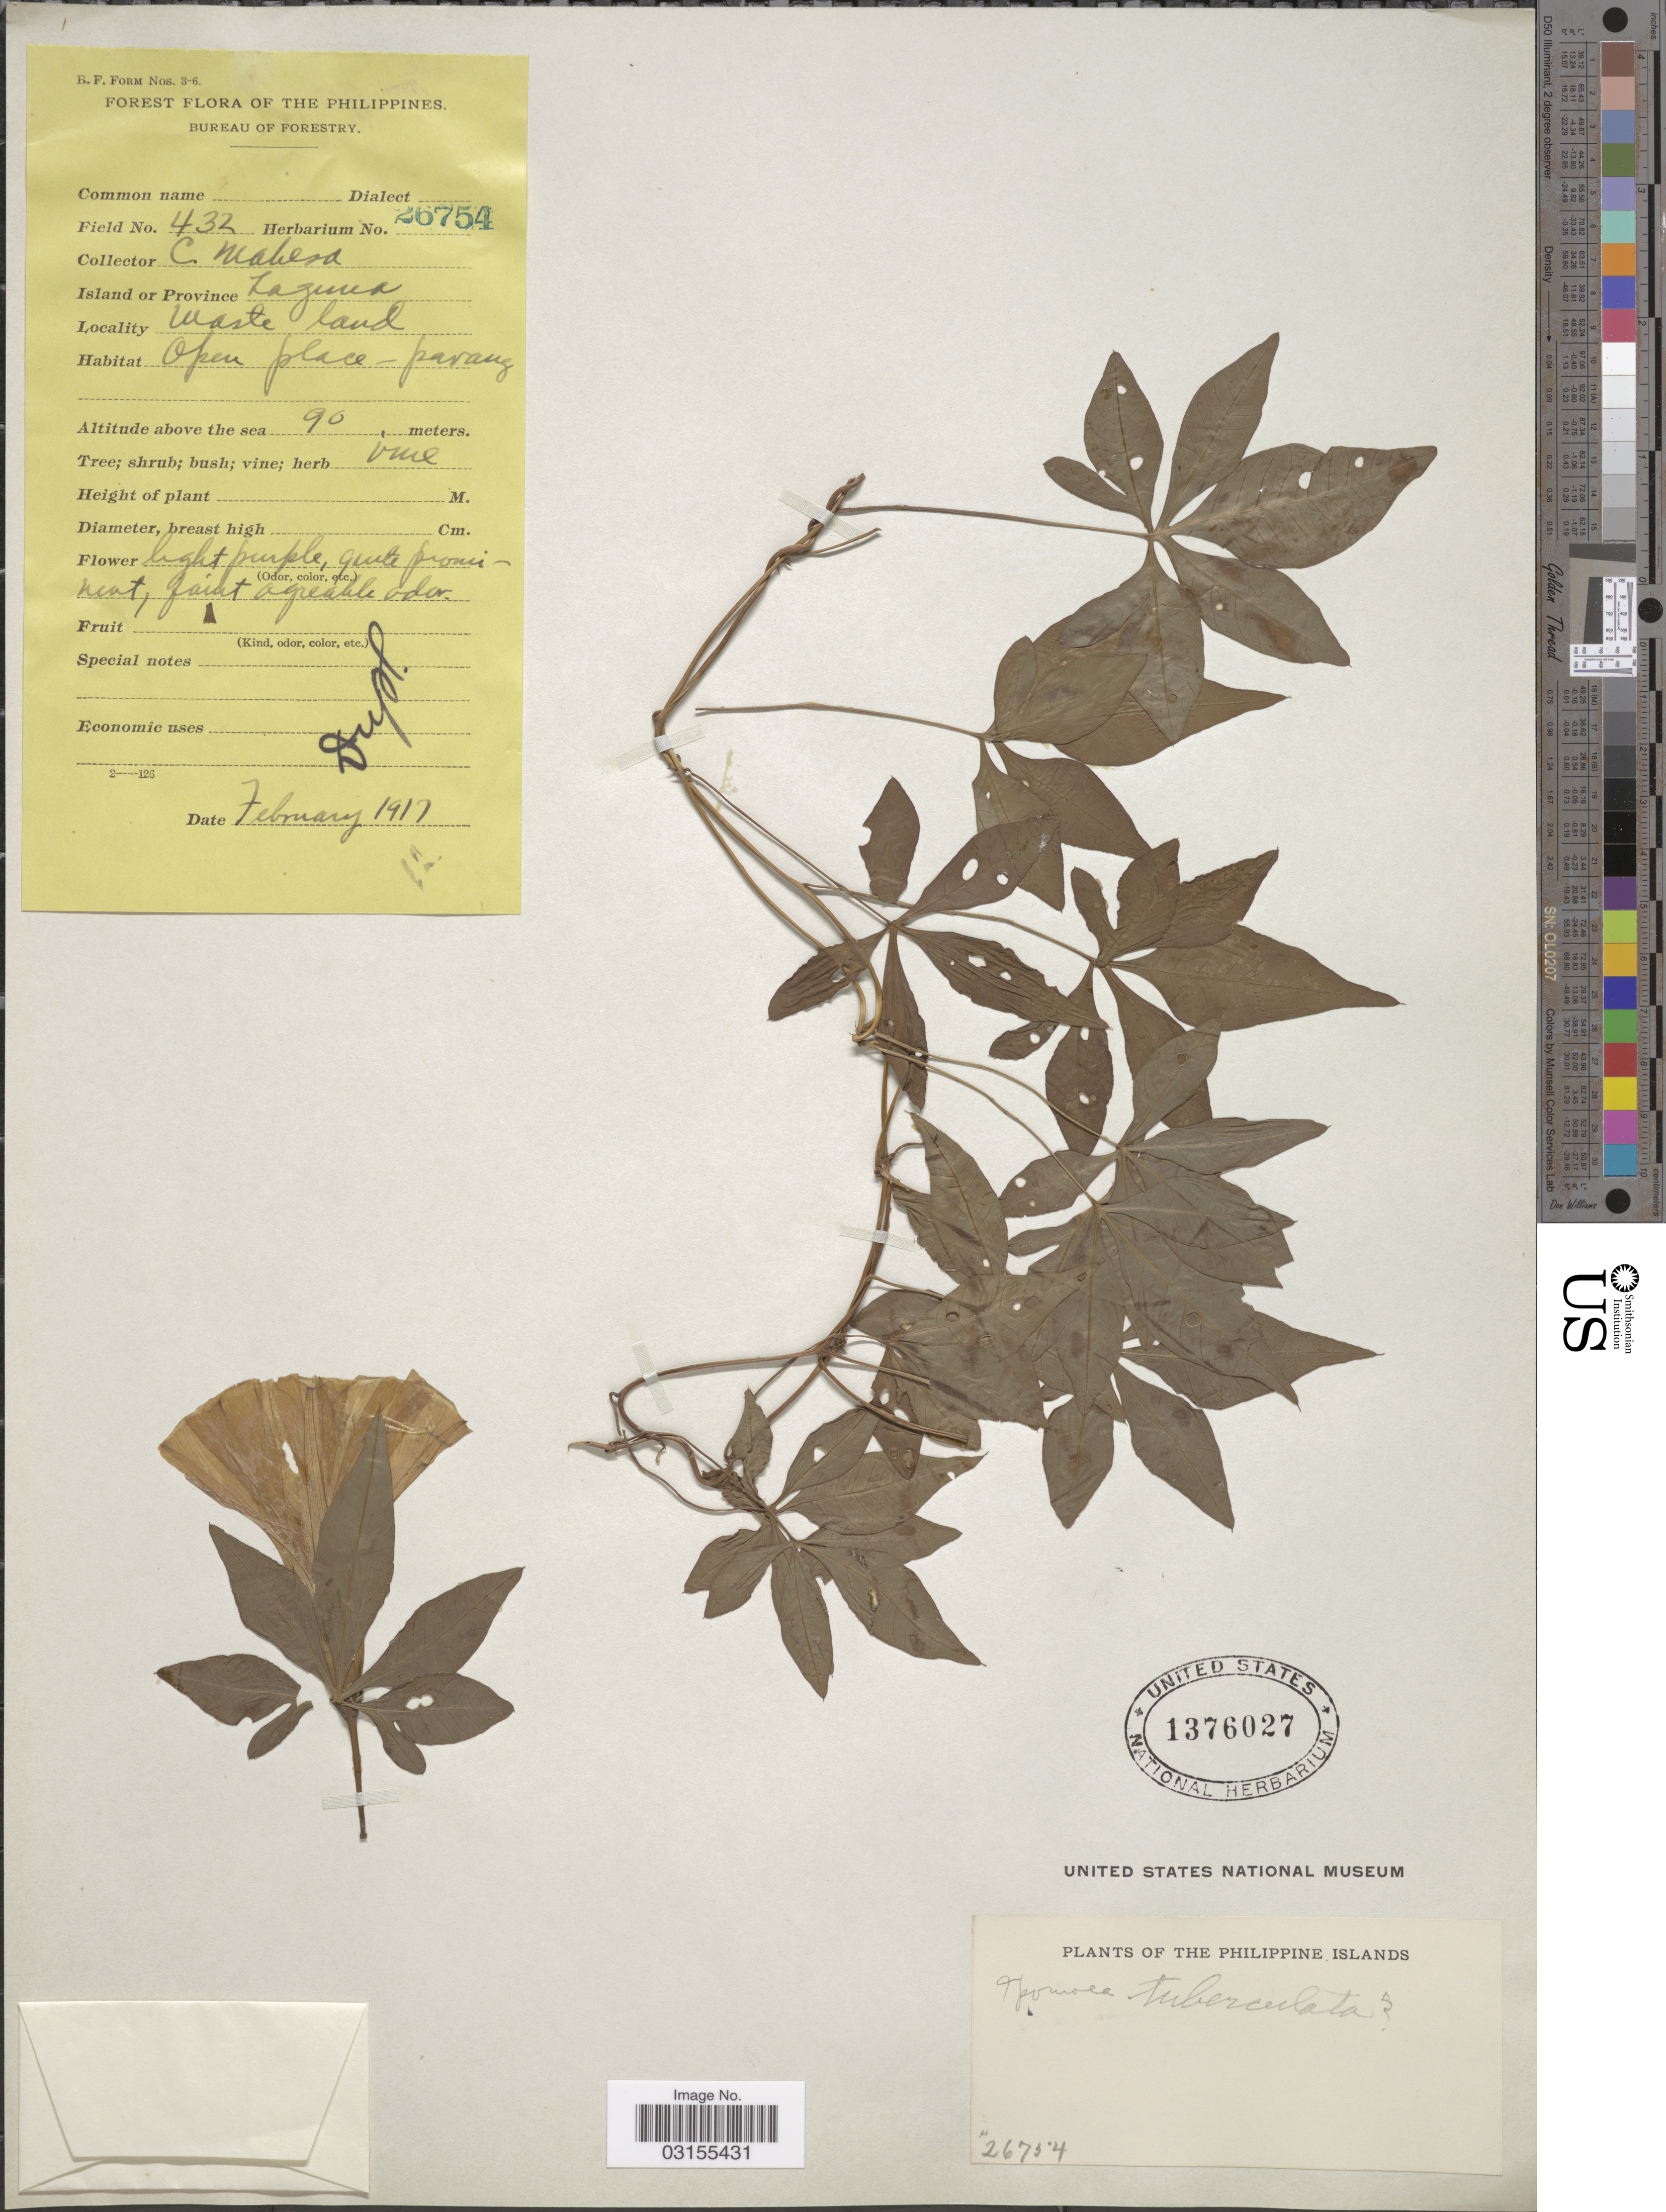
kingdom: Plantae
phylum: Tracheophyta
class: Magnoliopsida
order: Solanales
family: Convolvulaceae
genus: Ipomoea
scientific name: Ipomoea tuberculata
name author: Ker Gawl.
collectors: C. Mabesa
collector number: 432/26754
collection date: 1917-02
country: Philippines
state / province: Calabarzon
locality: Island or Province Laguna. Waste land.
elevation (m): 90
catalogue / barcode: US 1376027